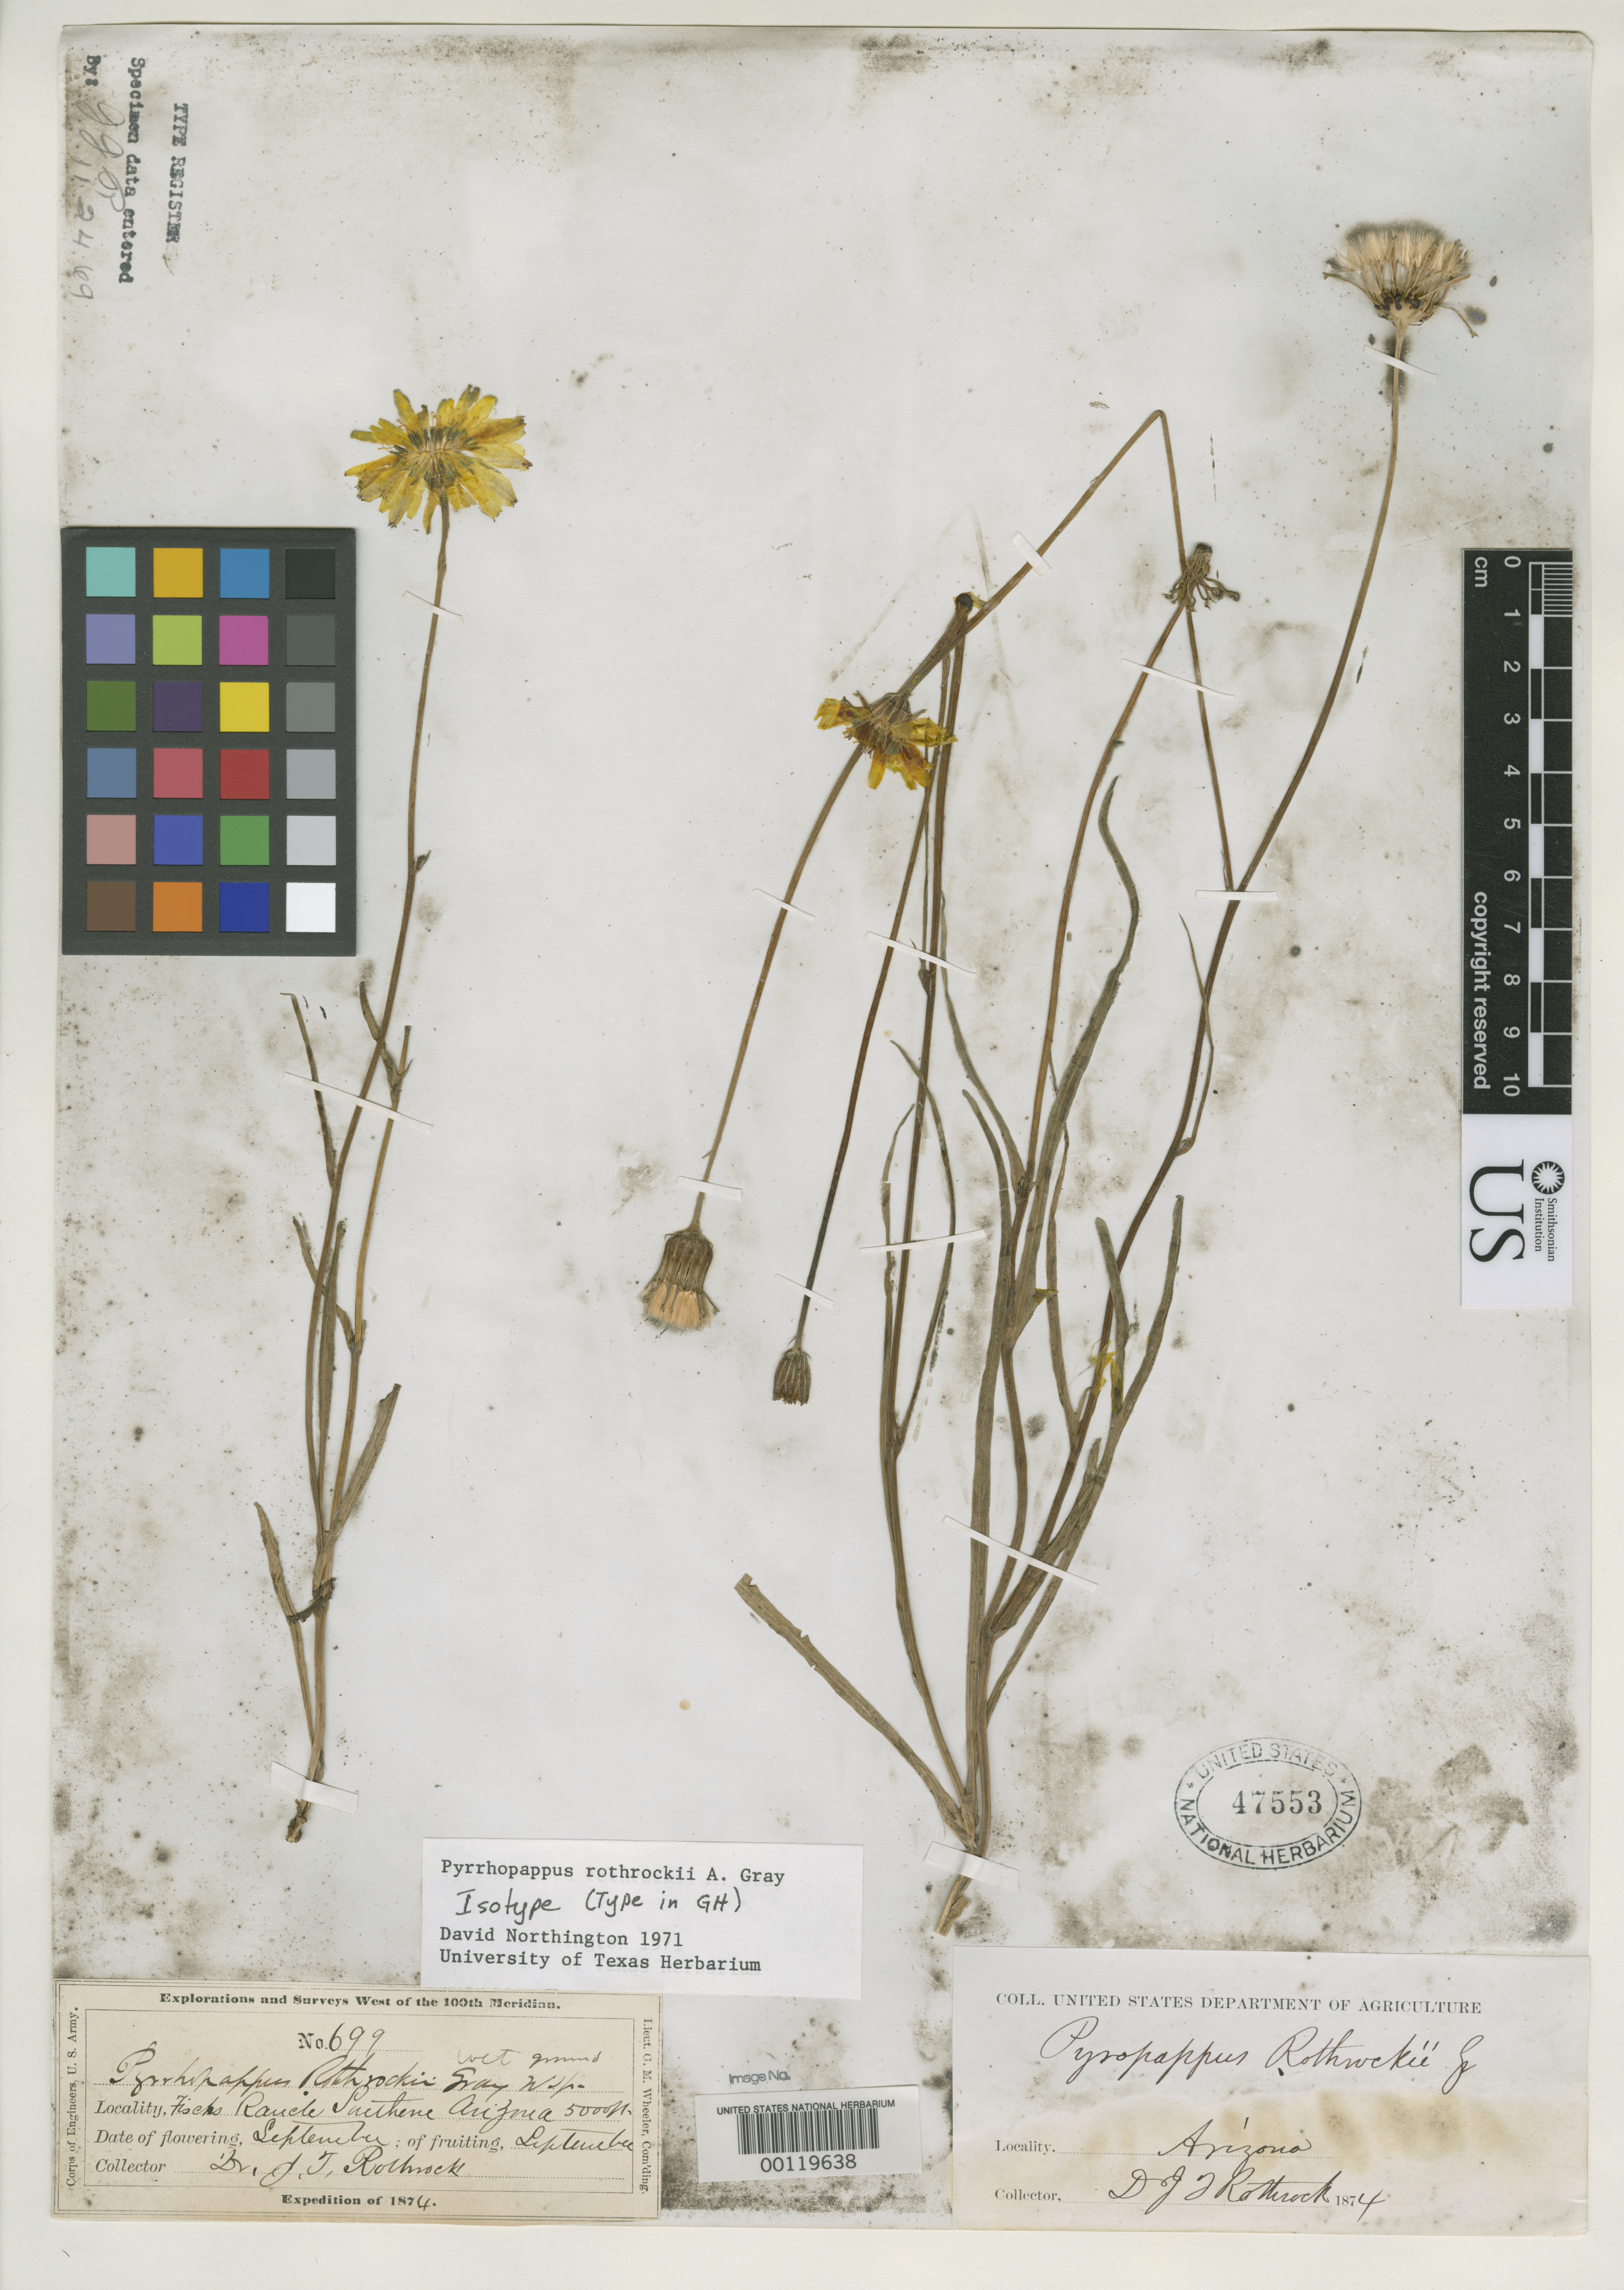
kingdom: Plantae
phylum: Tracheophyta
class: Magnoliopsida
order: Asterales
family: Asteraceae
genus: Pyrrhopappus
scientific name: Pyrrhopappus rothrockii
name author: A. Gray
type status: Possible Isotype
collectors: J. T. Rothrock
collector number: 699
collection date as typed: Sep 1875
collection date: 1875-09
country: United States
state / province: Arizona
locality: Fisch's Ranch.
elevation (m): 1524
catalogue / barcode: US 47553